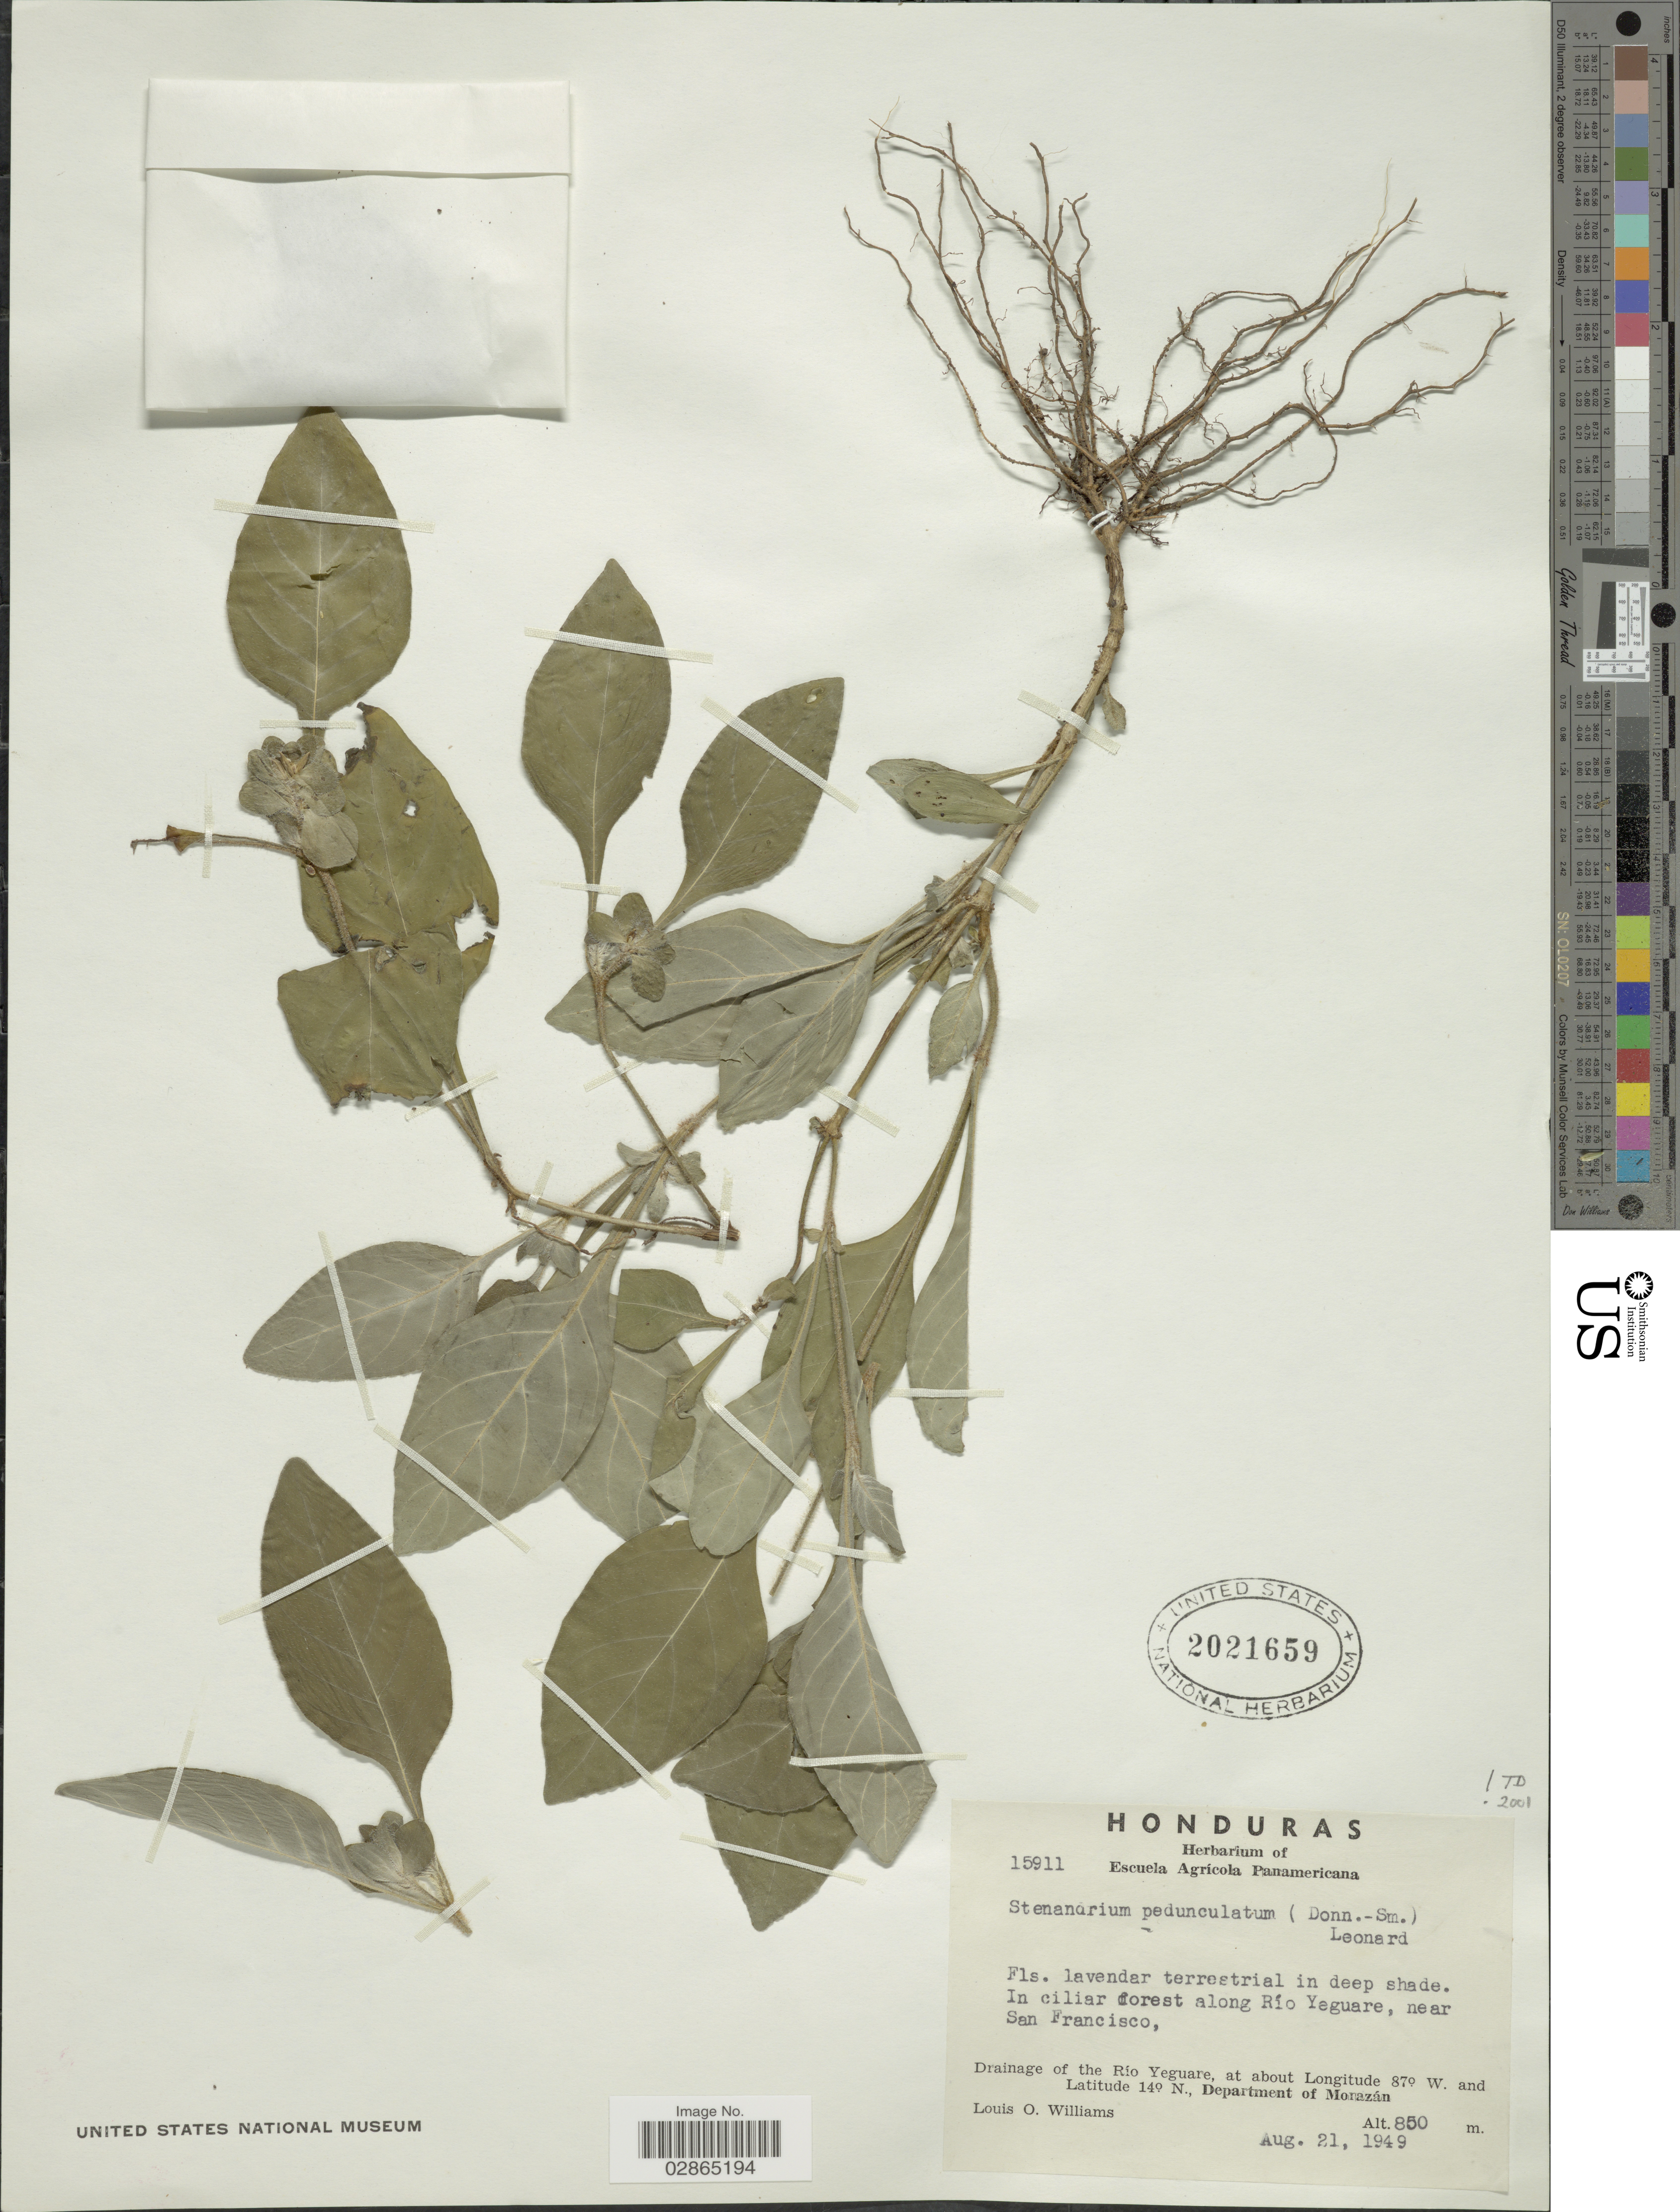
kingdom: Plantae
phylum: Tracheophyta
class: Magnoliopsida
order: Lamiales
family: Acanthaceae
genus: Stenandrium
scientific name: Stenandrium pedunculatum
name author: (Donn. Sm.) Leonard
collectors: L. O. Williams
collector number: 15911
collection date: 1949-08-21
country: Honduras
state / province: Fco. Morazán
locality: Drainage of the Río Yeguare, Department of Morazán.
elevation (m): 850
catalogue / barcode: US 2021659